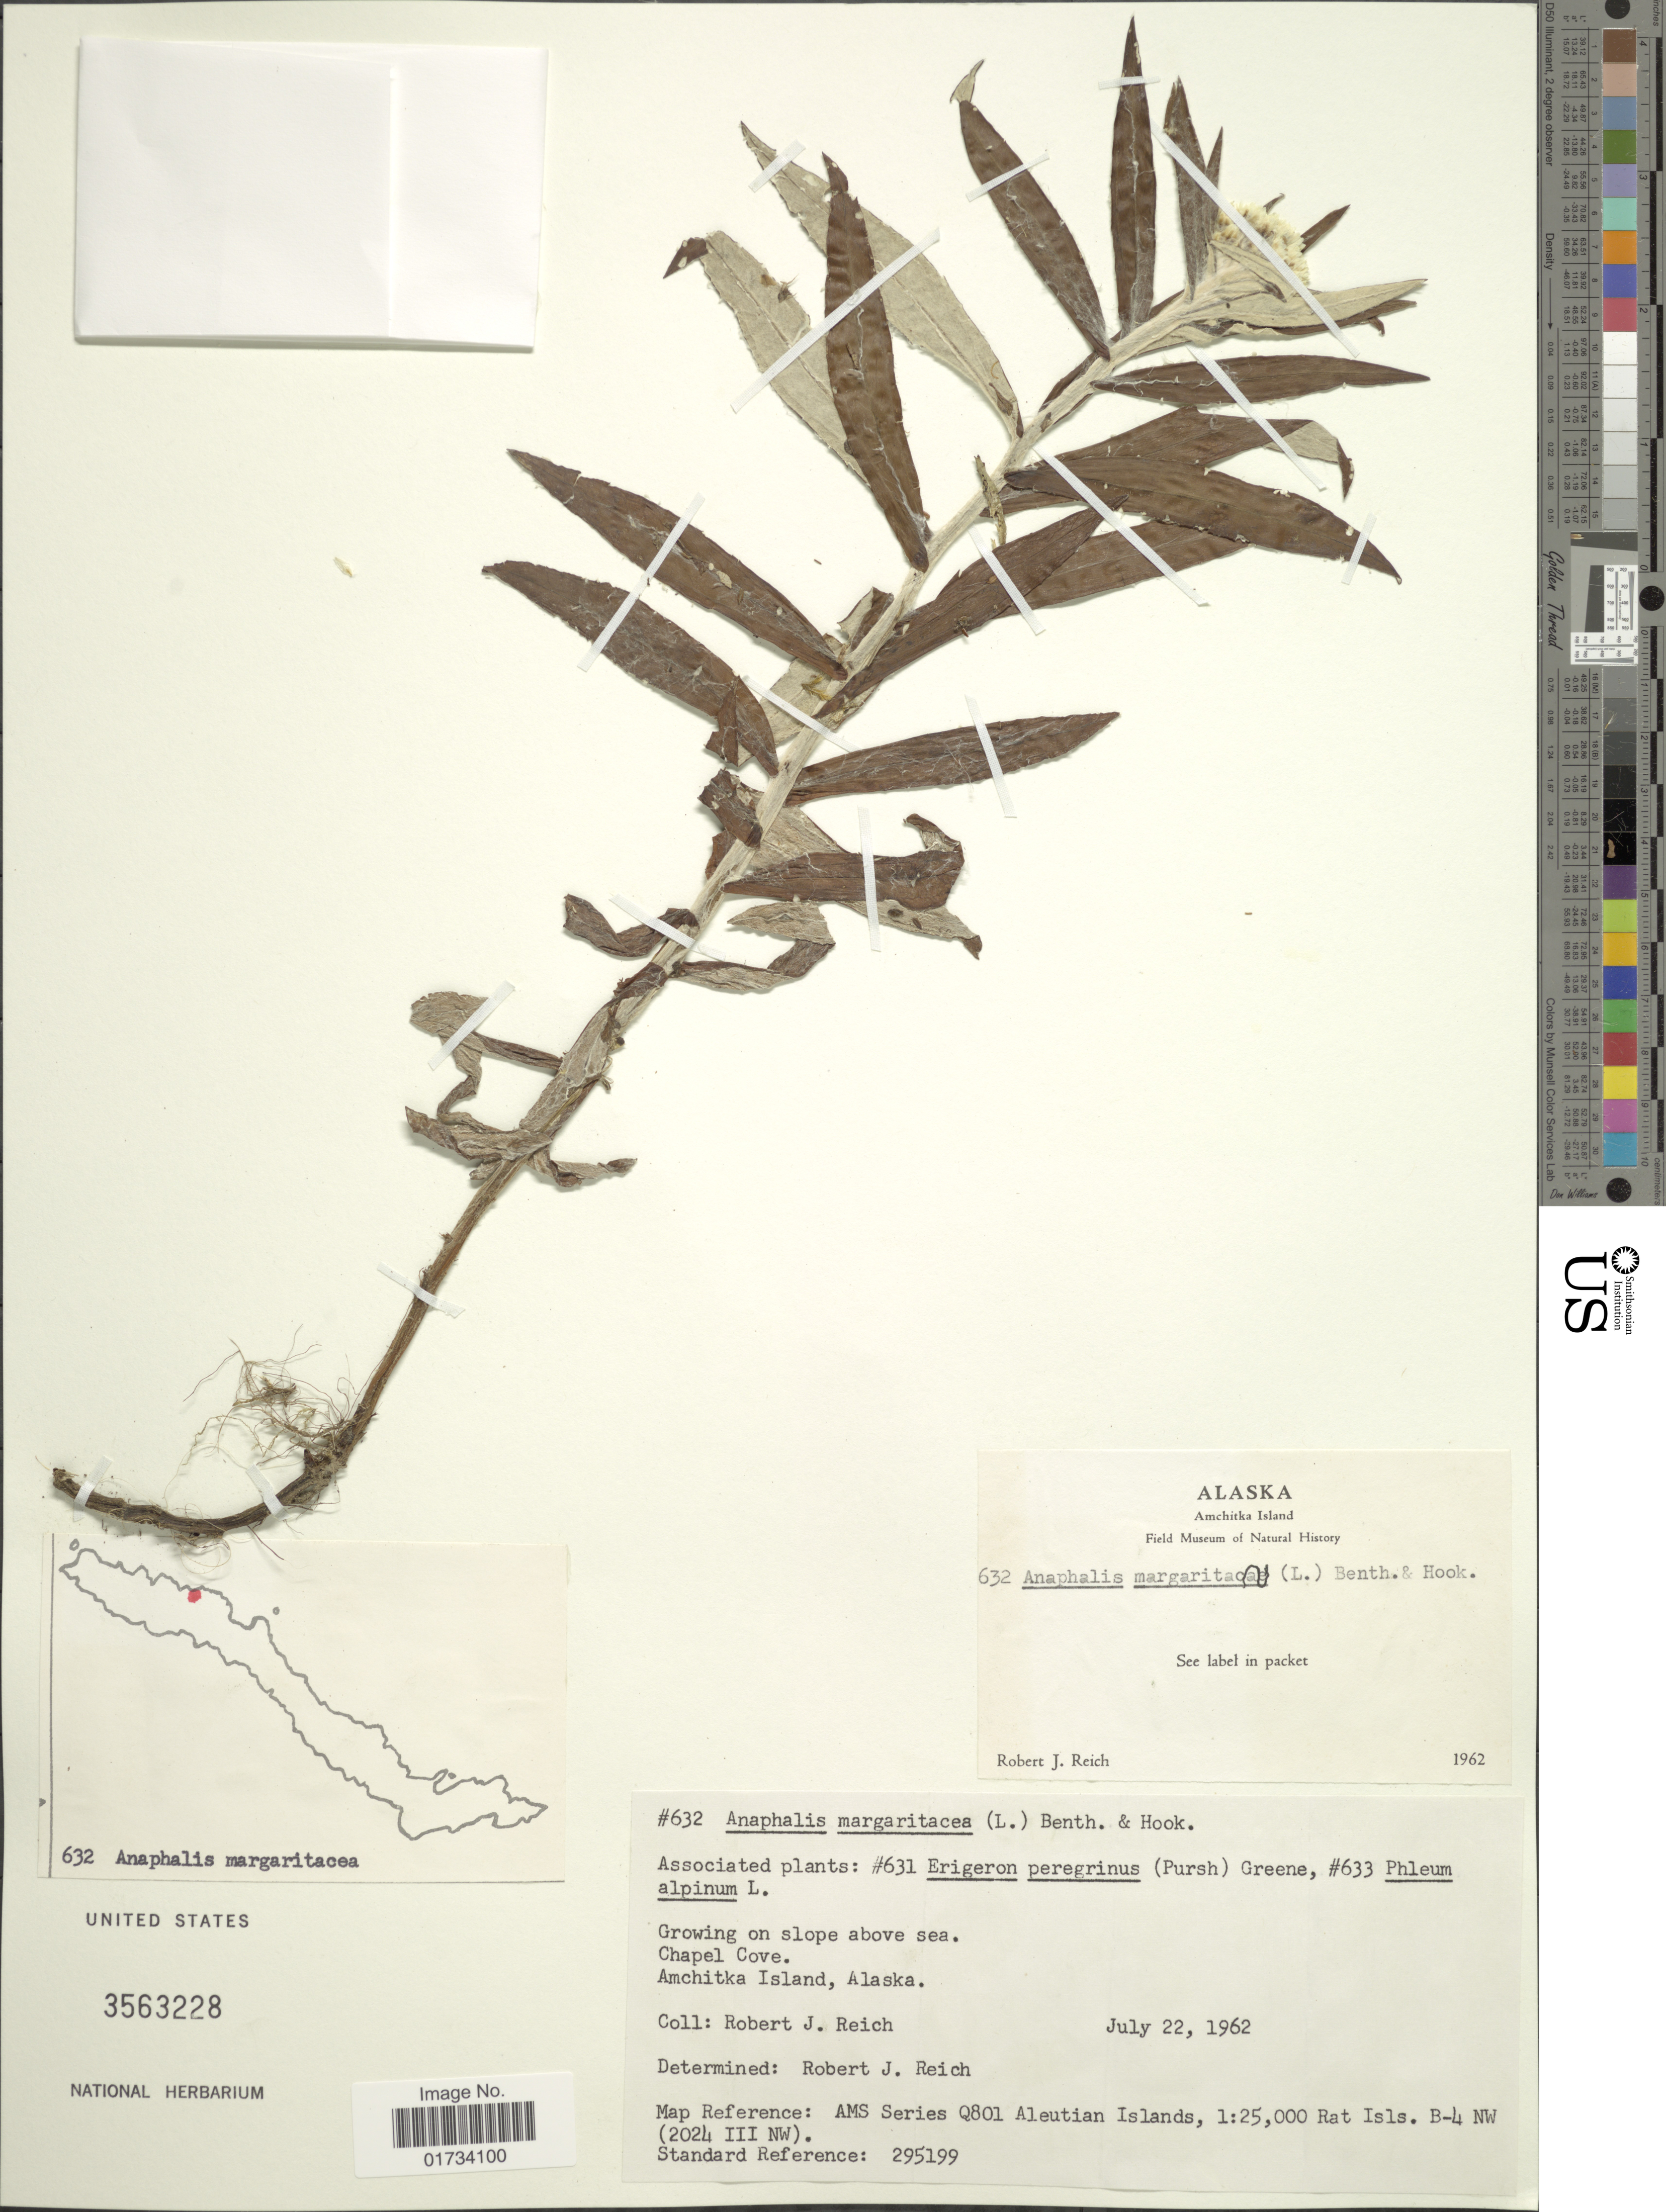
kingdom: Plantae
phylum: Tracheophyta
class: Magnoliopsida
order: Asterales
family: Asteraceae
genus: Anaphalis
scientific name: Anaphalis margaritacea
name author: (L.) Benth. & Hook. f.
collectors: R. Reich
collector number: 632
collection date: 1962-07-22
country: United States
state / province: Alaska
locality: Amchitka Island, growing on slope above sea, Chapel Cove, Amchitka Island, Map Reference: AMS Series Q801 Aleutian Islands, 1:25,000 Rat Isls. B-4 NW (2024 III NW)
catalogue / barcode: US 3563228